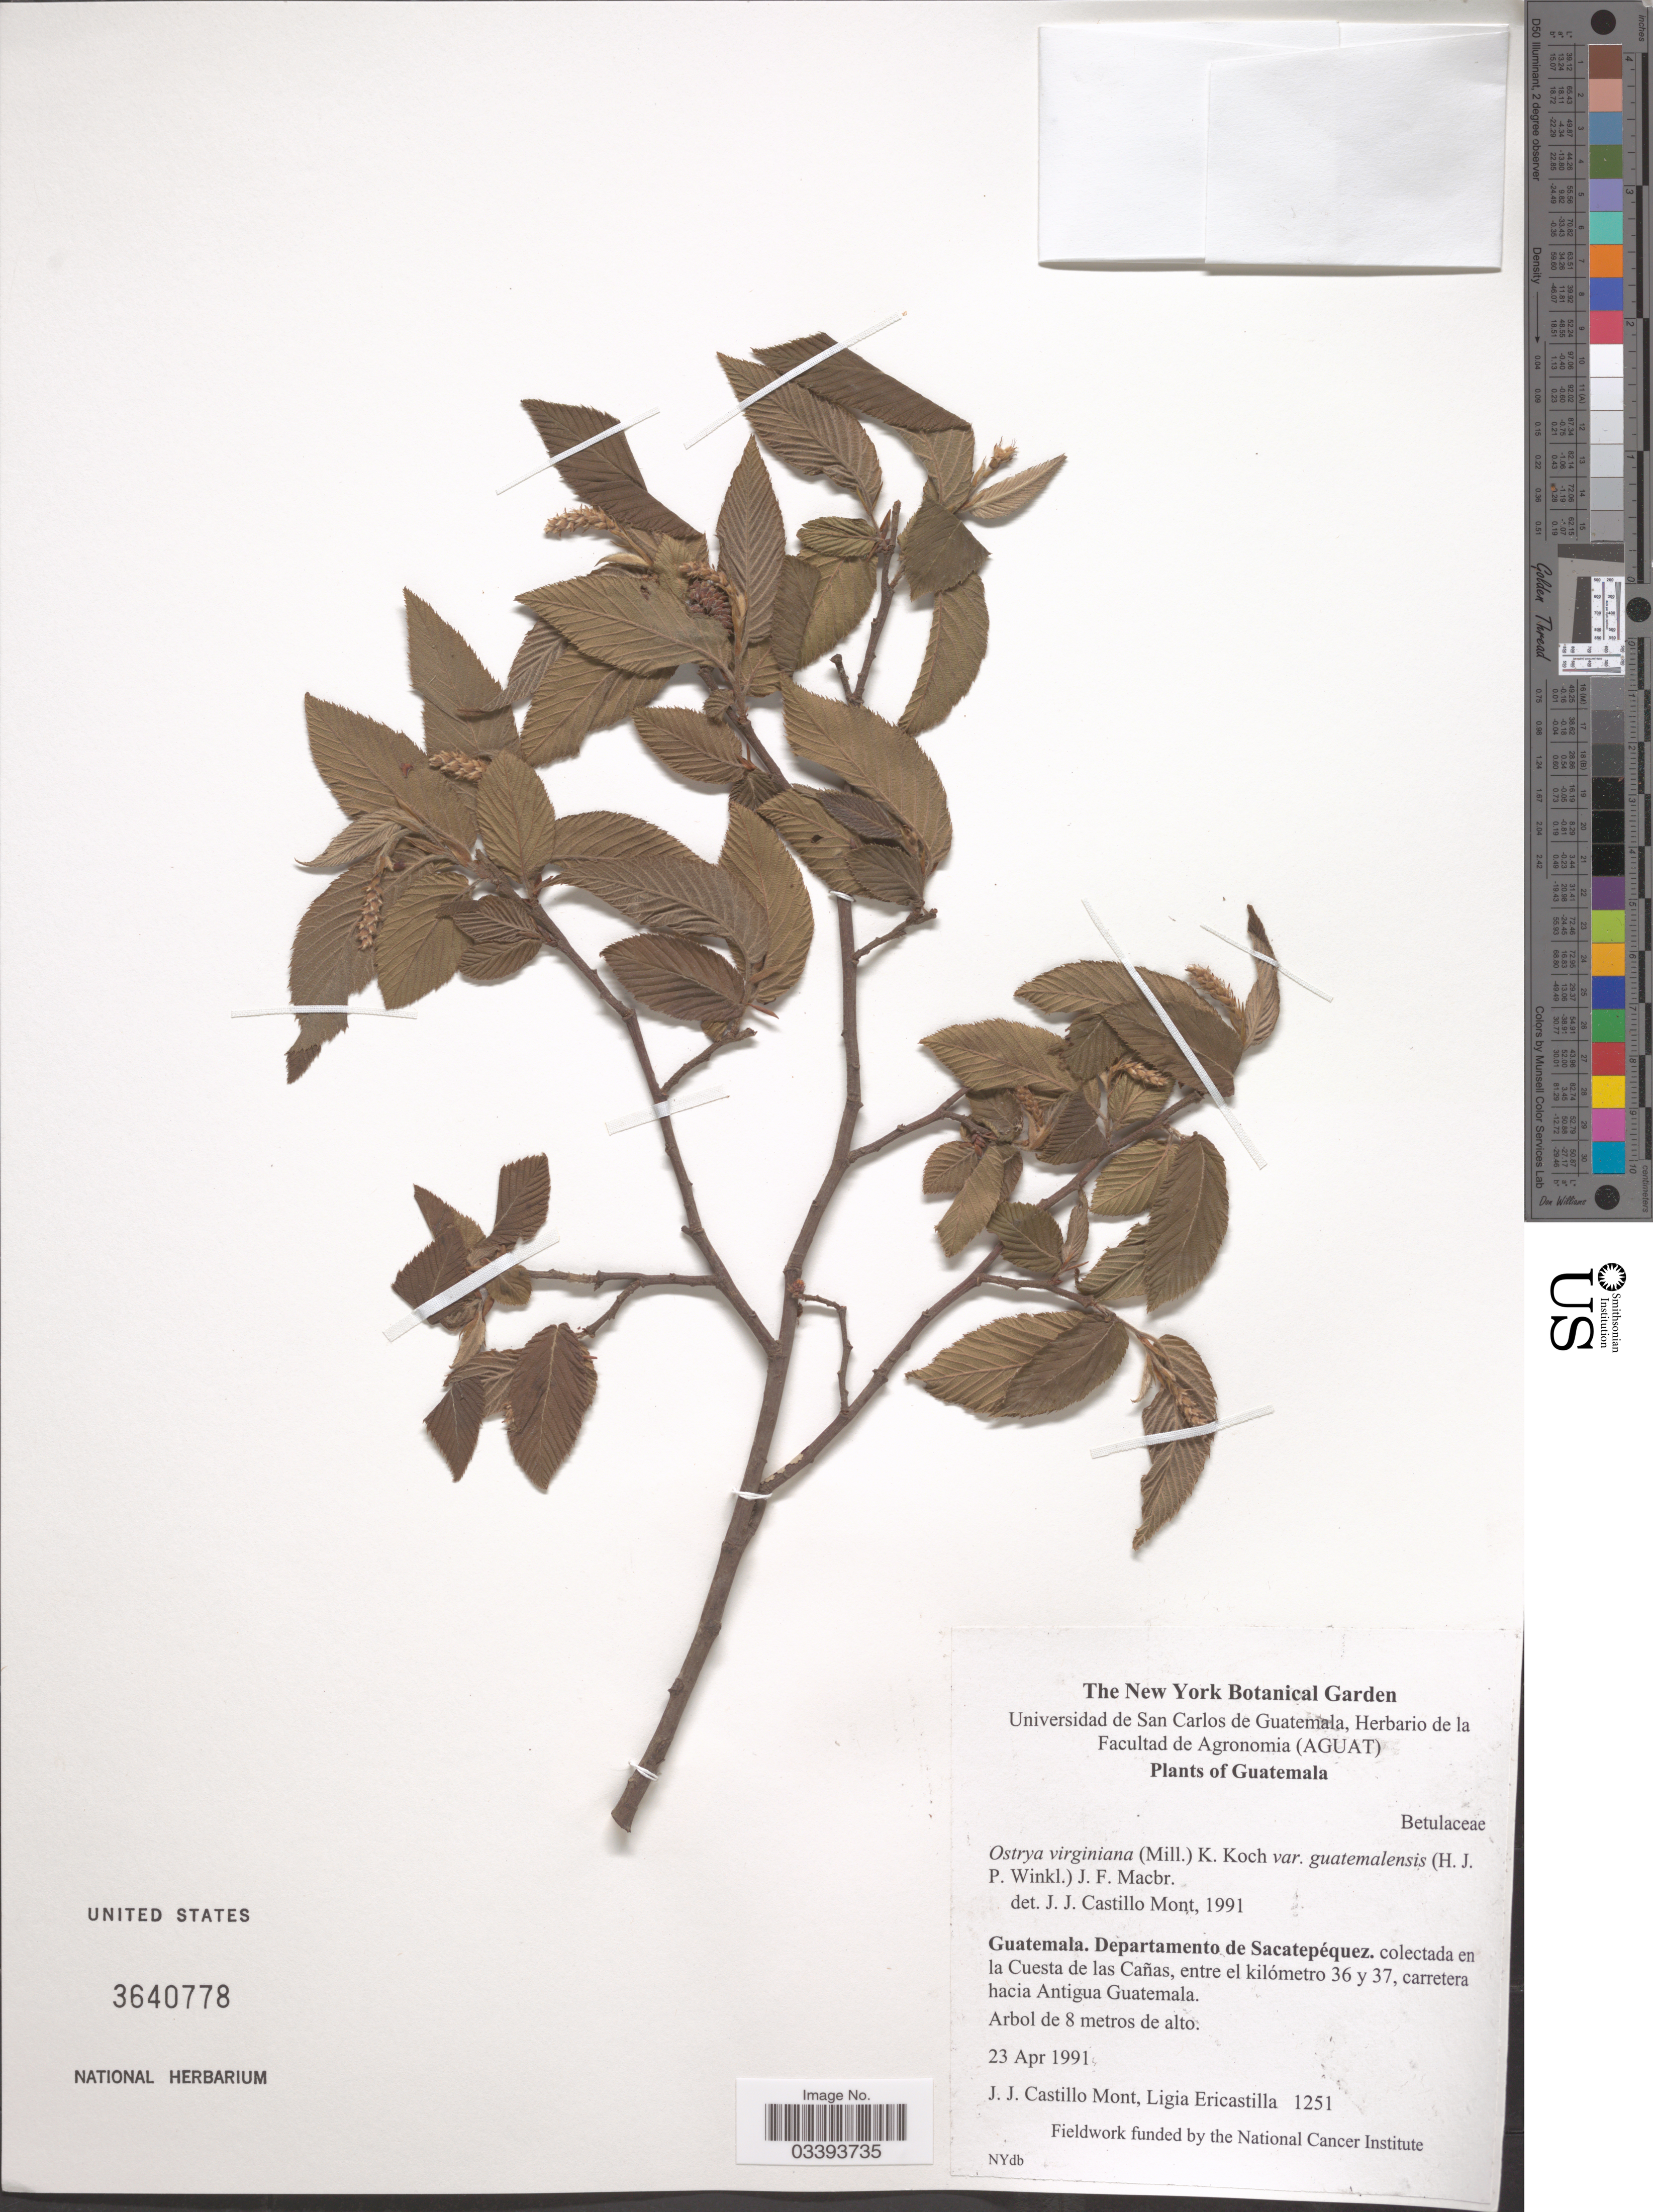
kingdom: Plantae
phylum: Tracheophyta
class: Magnoliopsida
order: Fagales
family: Betulaceae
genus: Ostrya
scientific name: Ostrya guatemalensis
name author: (H.J.P. Winkl.) Rose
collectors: J. Castillo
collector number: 1251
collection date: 1991-04-23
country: Guatemala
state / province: Sacatepéquez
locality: Departamento Sacatepéquez. En la Cuesta de las Cañas, entre el kilómetro 36 y 37, carretera hacia Antigua Guatemala.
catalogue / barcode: US 3640778